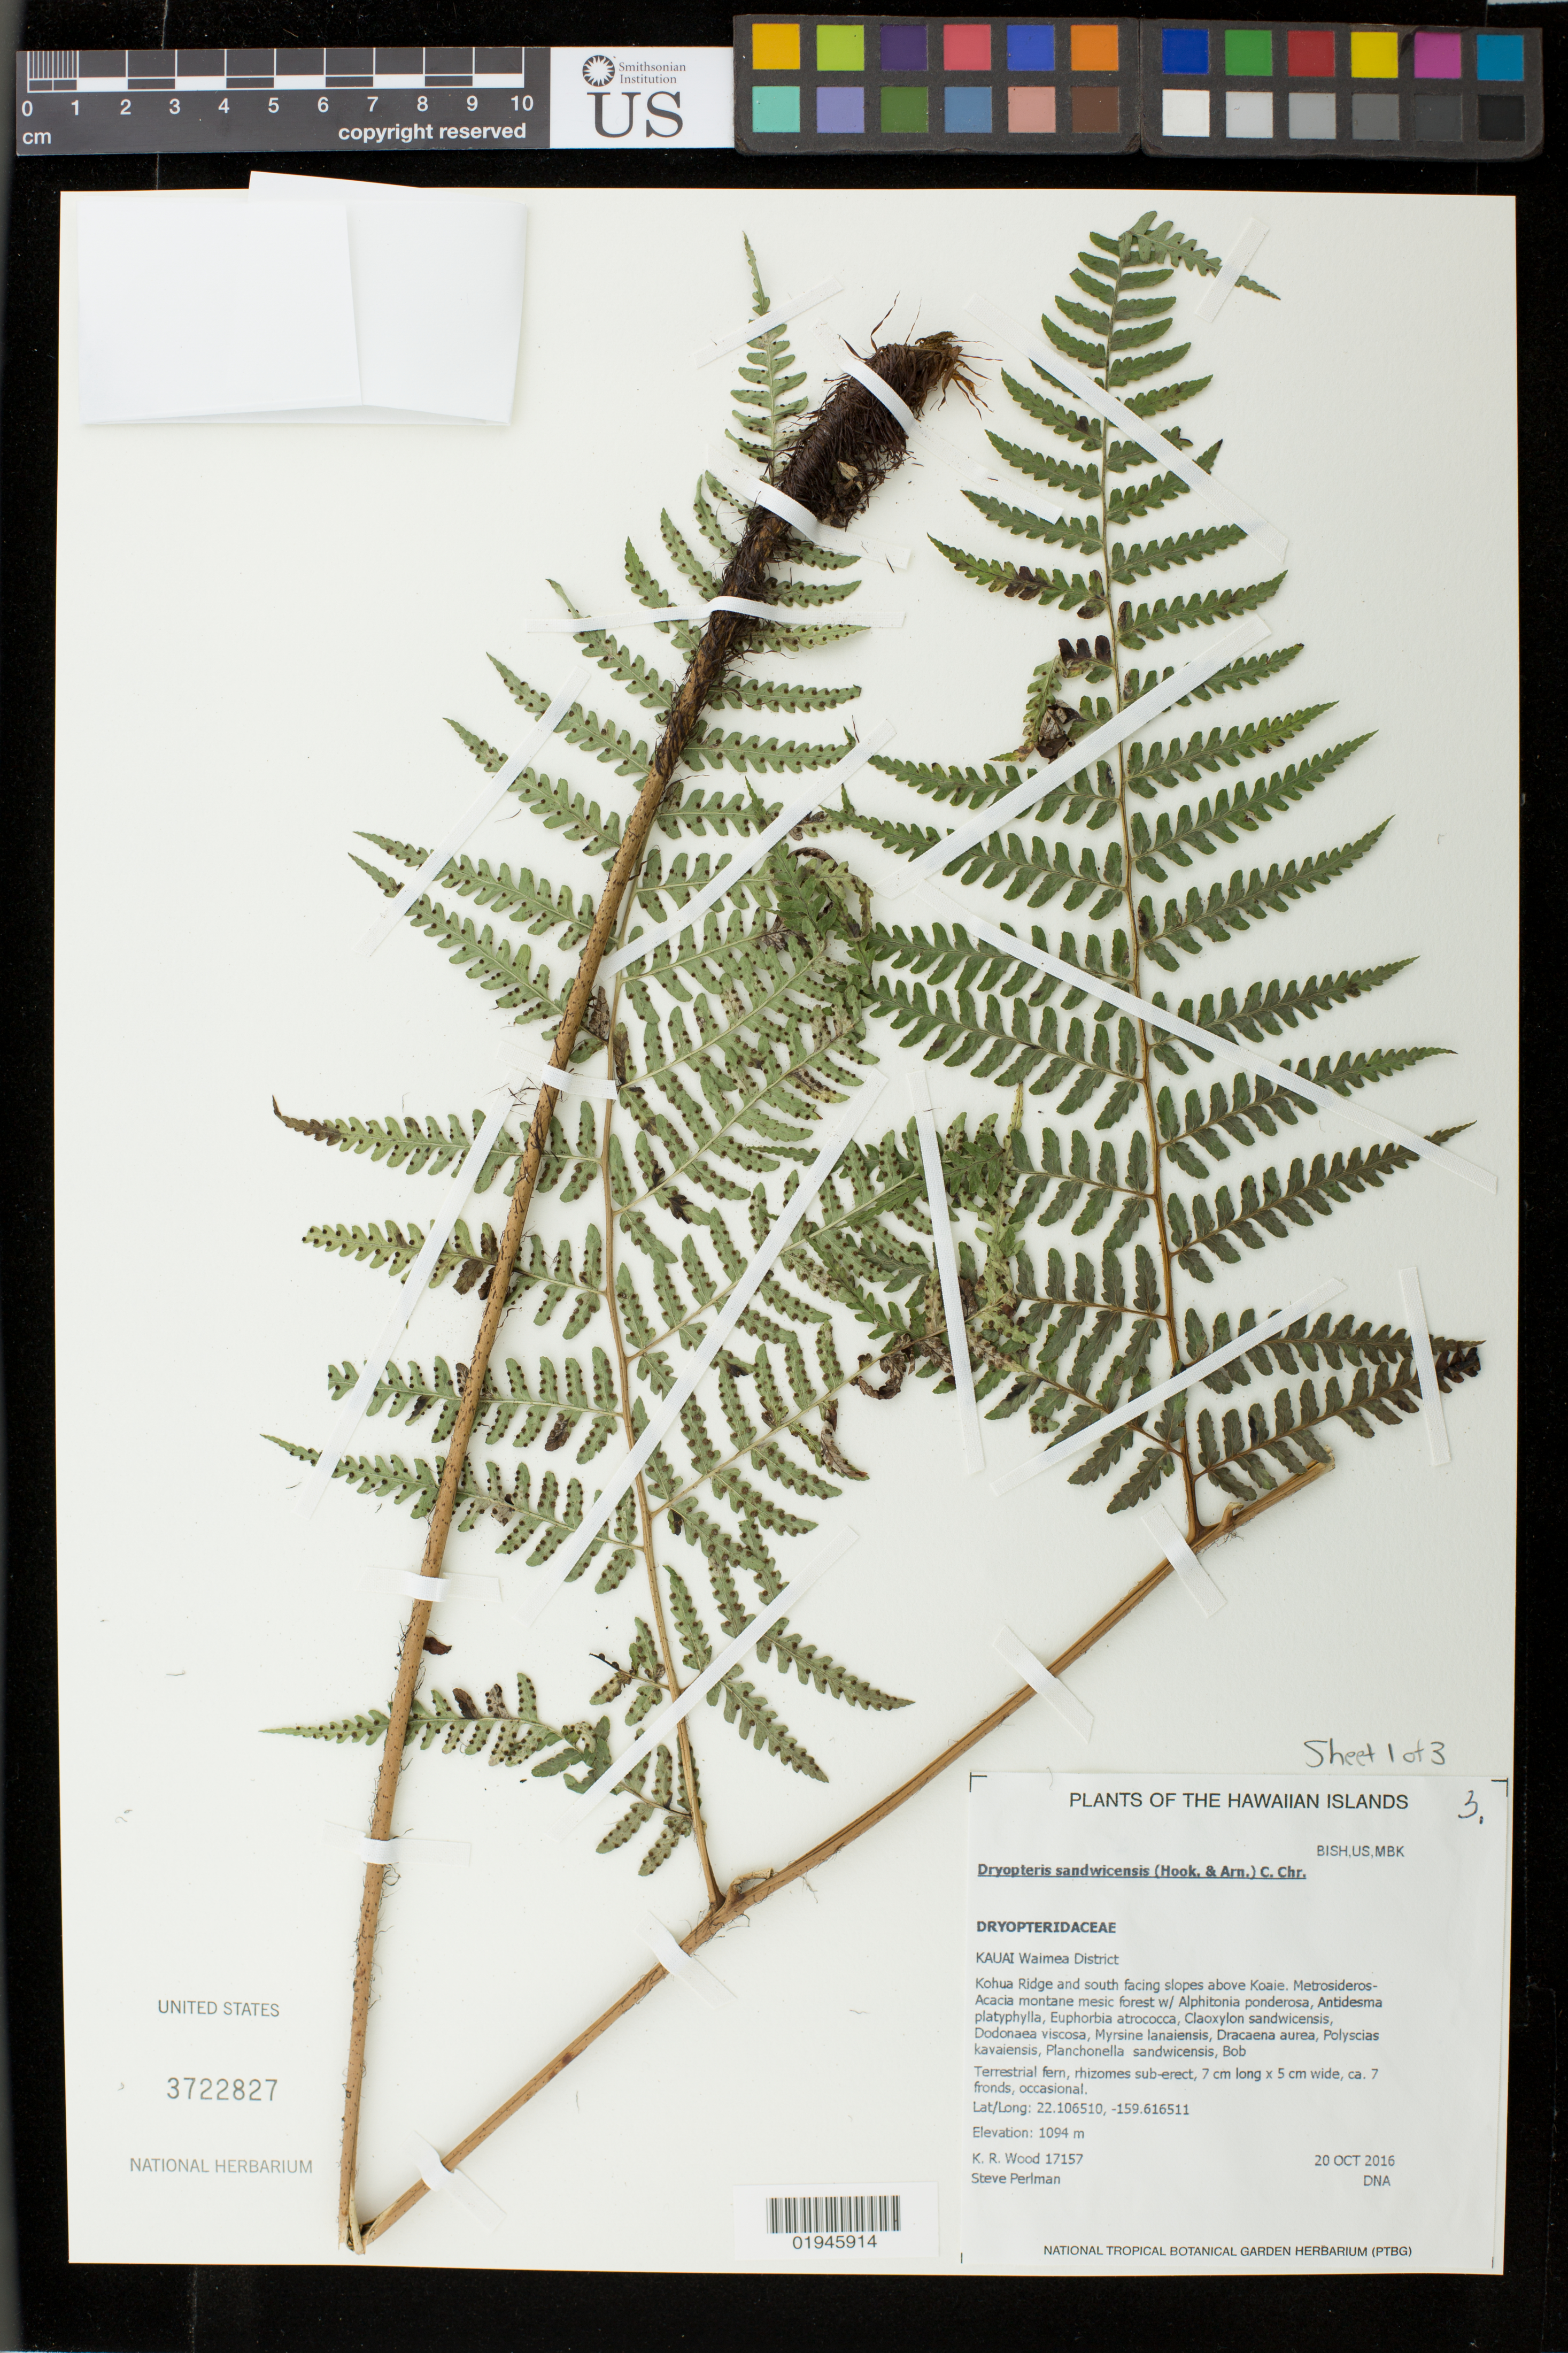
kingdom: Plantae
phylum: Tracheophyta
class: Polypodiopsida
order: Polypodiales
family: Dryopteridaceae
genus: Dryopteris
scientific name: Dryopteris sandwicensis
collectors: K. R. Wood & S. P. Perlman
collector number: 17157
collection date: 2016-10-20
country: United States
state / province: Hawaii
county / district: Kauai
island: Kaua'i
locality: Waimea District, Kohua Ridge and south facing slopes above Koaie.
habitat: Montane mesic forest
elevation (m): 1094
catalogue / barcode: US 3722827